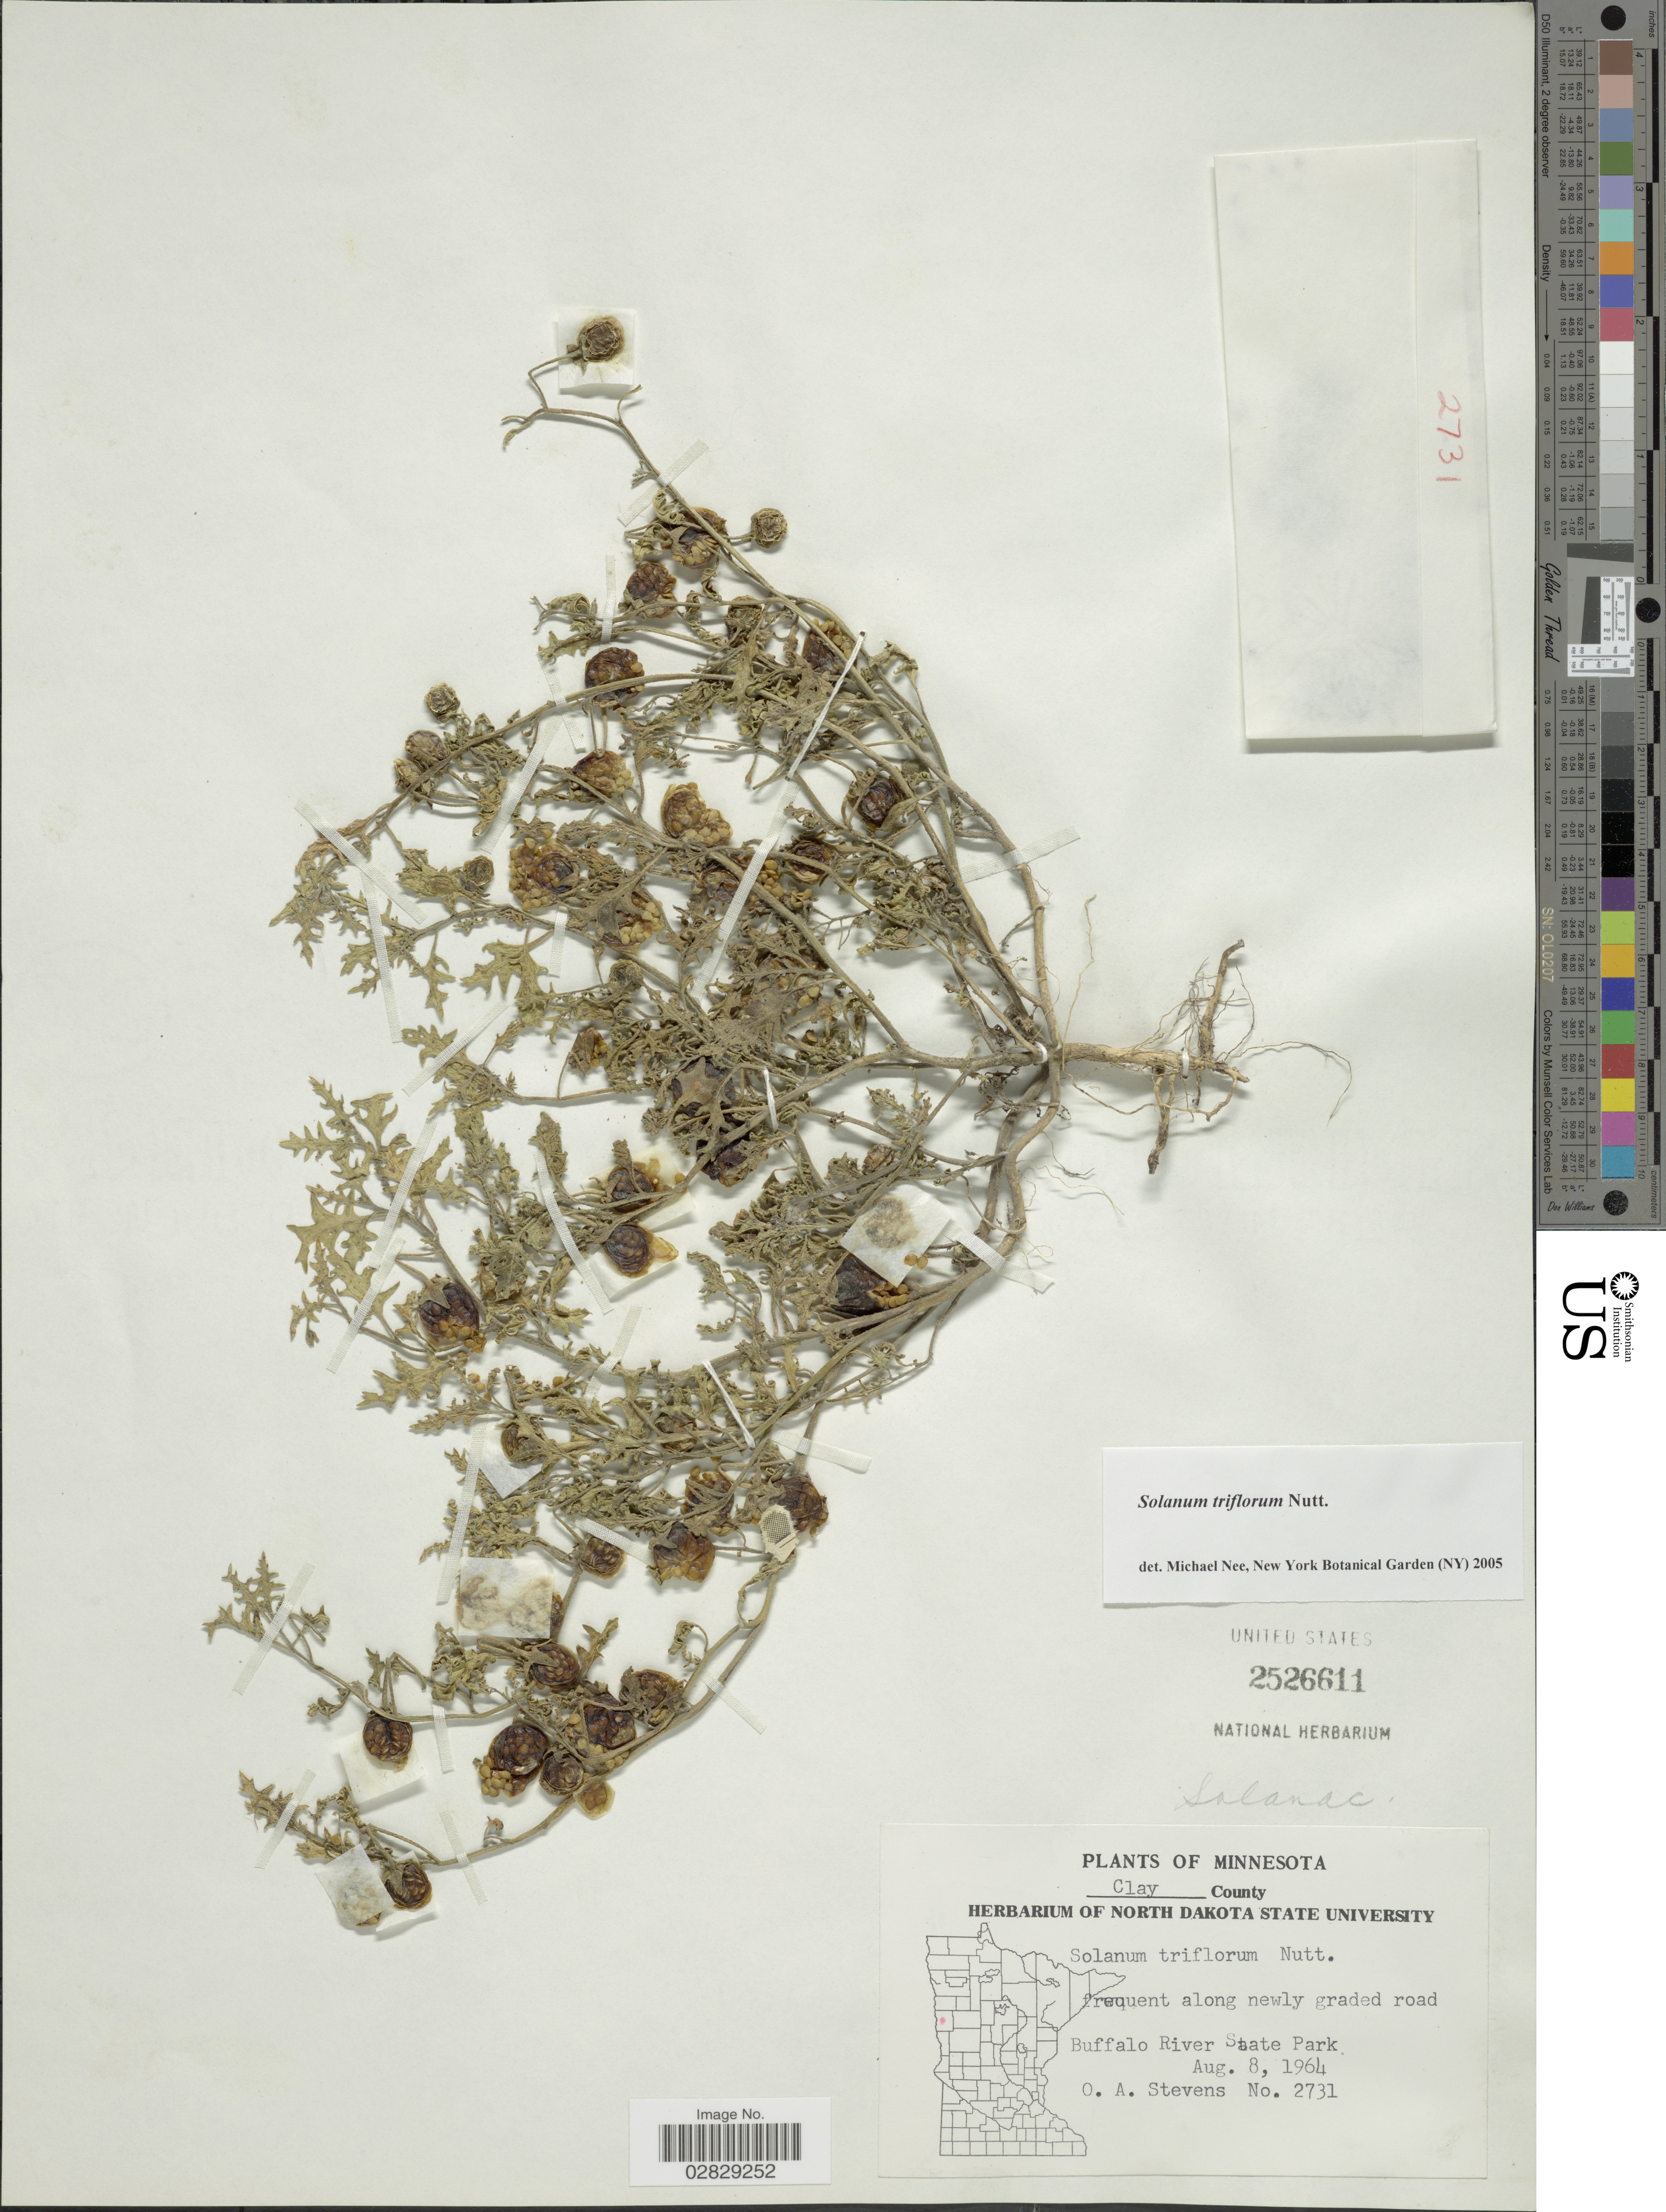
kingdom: Plantae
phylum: Tracheophyta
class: Magnoliopsida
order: Solanales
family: Solanaceae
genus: Solanum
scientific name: Solanum triflorum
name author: Nutt.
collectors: O. A. Stevens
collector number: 2731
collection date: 1964-08-08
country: United States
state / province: Minnesota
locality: Clay County. Buffalo River State Park.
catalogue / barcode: US 2526611